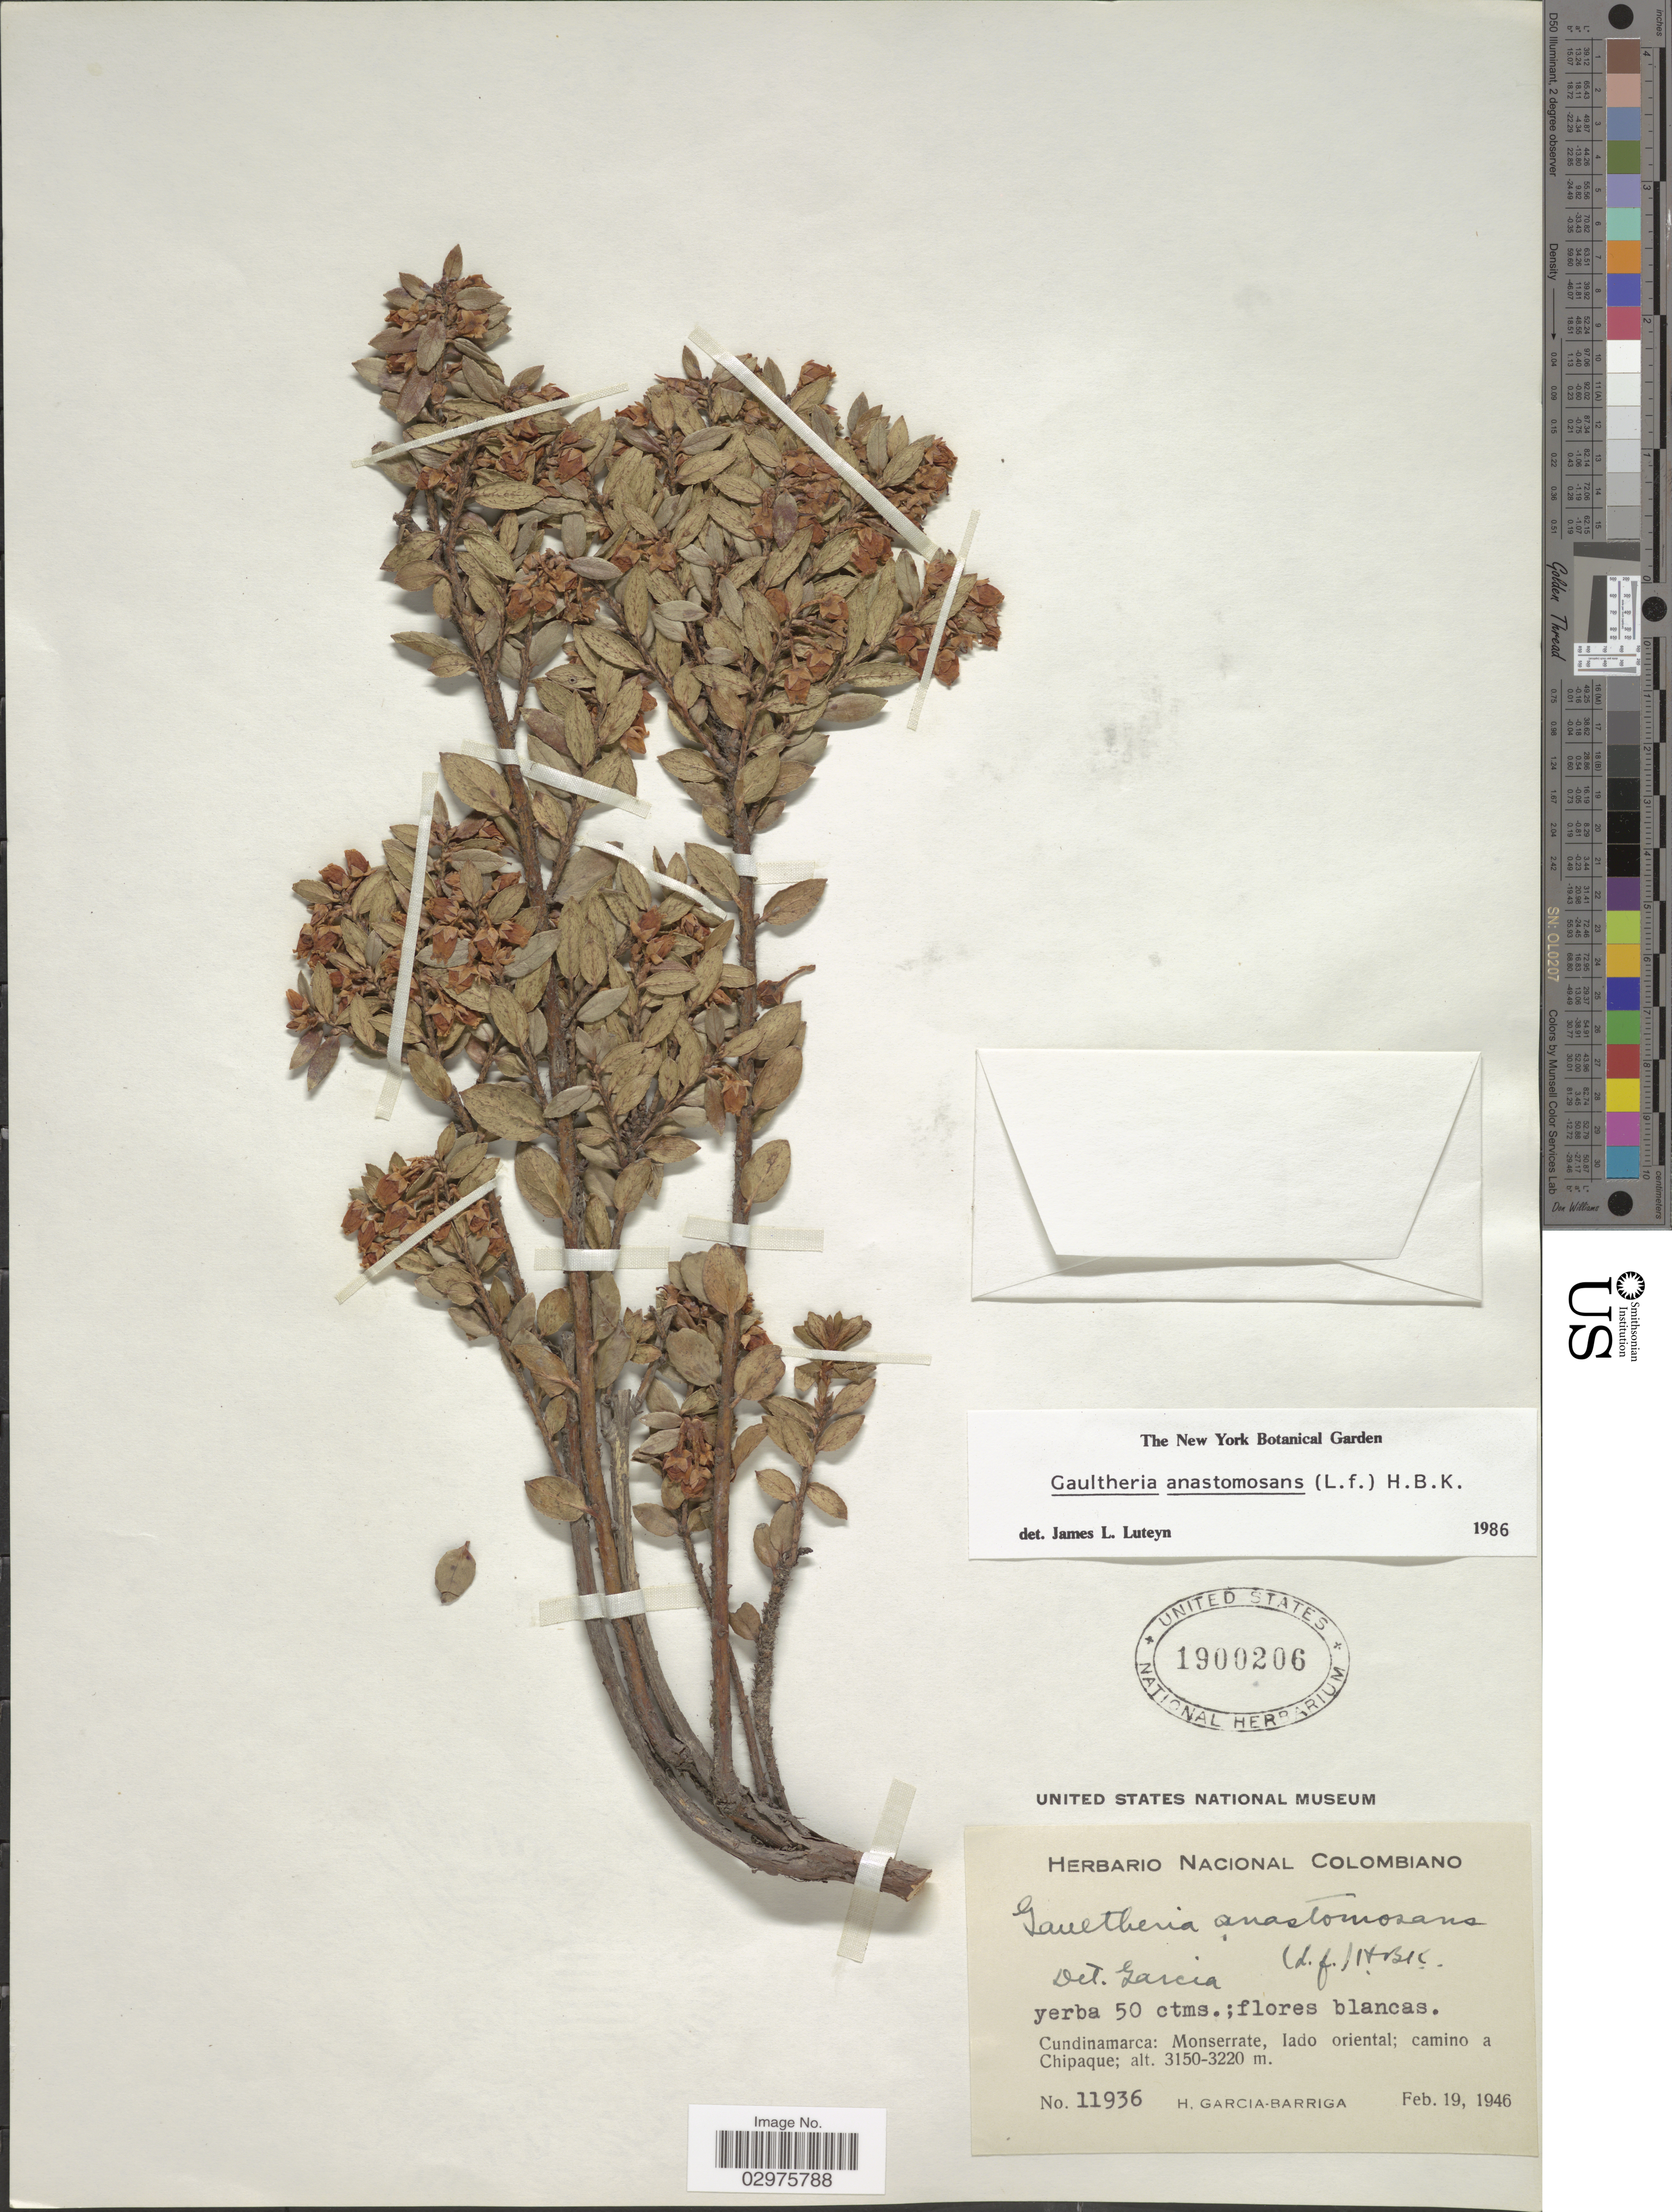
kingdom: Plantae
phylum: Tracheophyta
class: Magnoliopsida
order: Ericales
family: Ericaceae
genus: Gaultheria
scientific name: Gaultheria anastomosans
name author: (L. f.) Kunth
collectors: H. García Barriga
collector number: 11936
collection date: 1946-02-19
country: Colombia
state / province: Cundinamarca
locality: Monserrate, lado oriental; camino a Chipaque.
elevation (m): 3150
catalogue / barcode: US 1900206